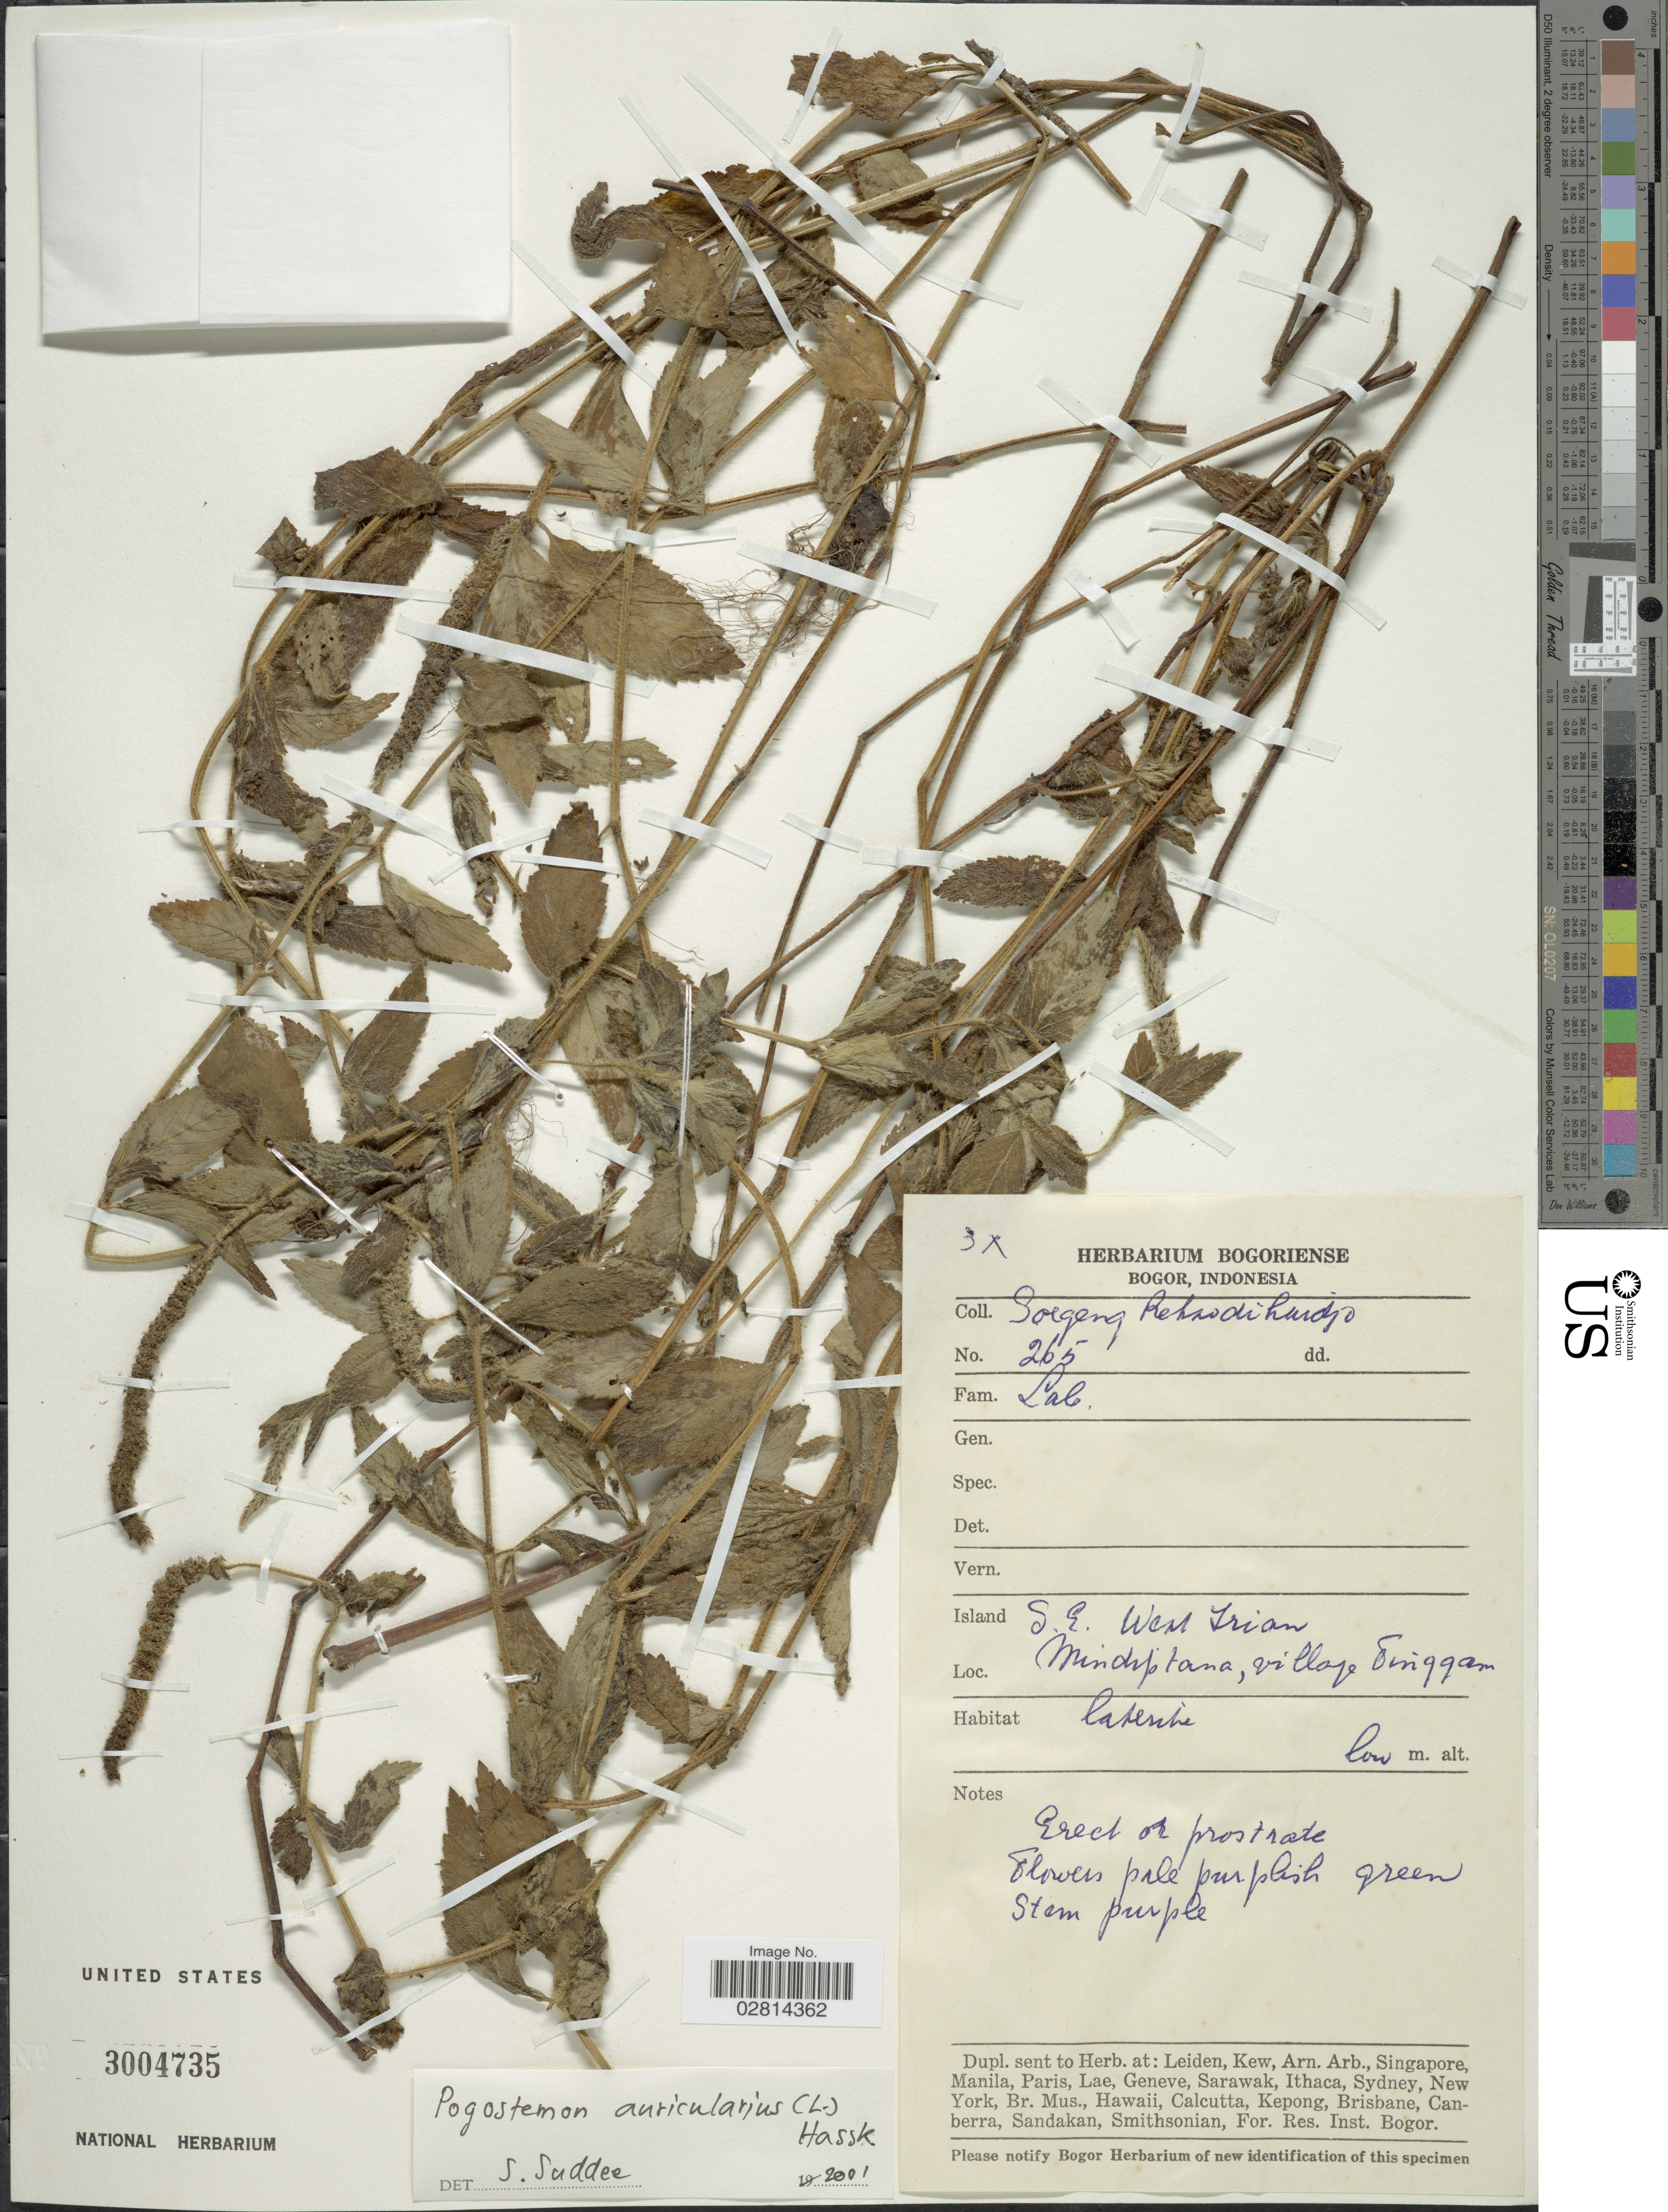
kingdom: Plantae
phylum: Tracheophyta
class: Magnoliopsida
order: Lamiales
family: Lamiaceae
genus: Pogostemon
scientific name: Pogostemon auricularius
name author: (L.) Hassk.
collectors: S. Reksodihardjo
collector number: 265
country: Indonesia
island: New Guinea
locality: S.E. West Irian. Mindiptana, village Tinggam [interpreted].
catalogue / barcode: US 3004735